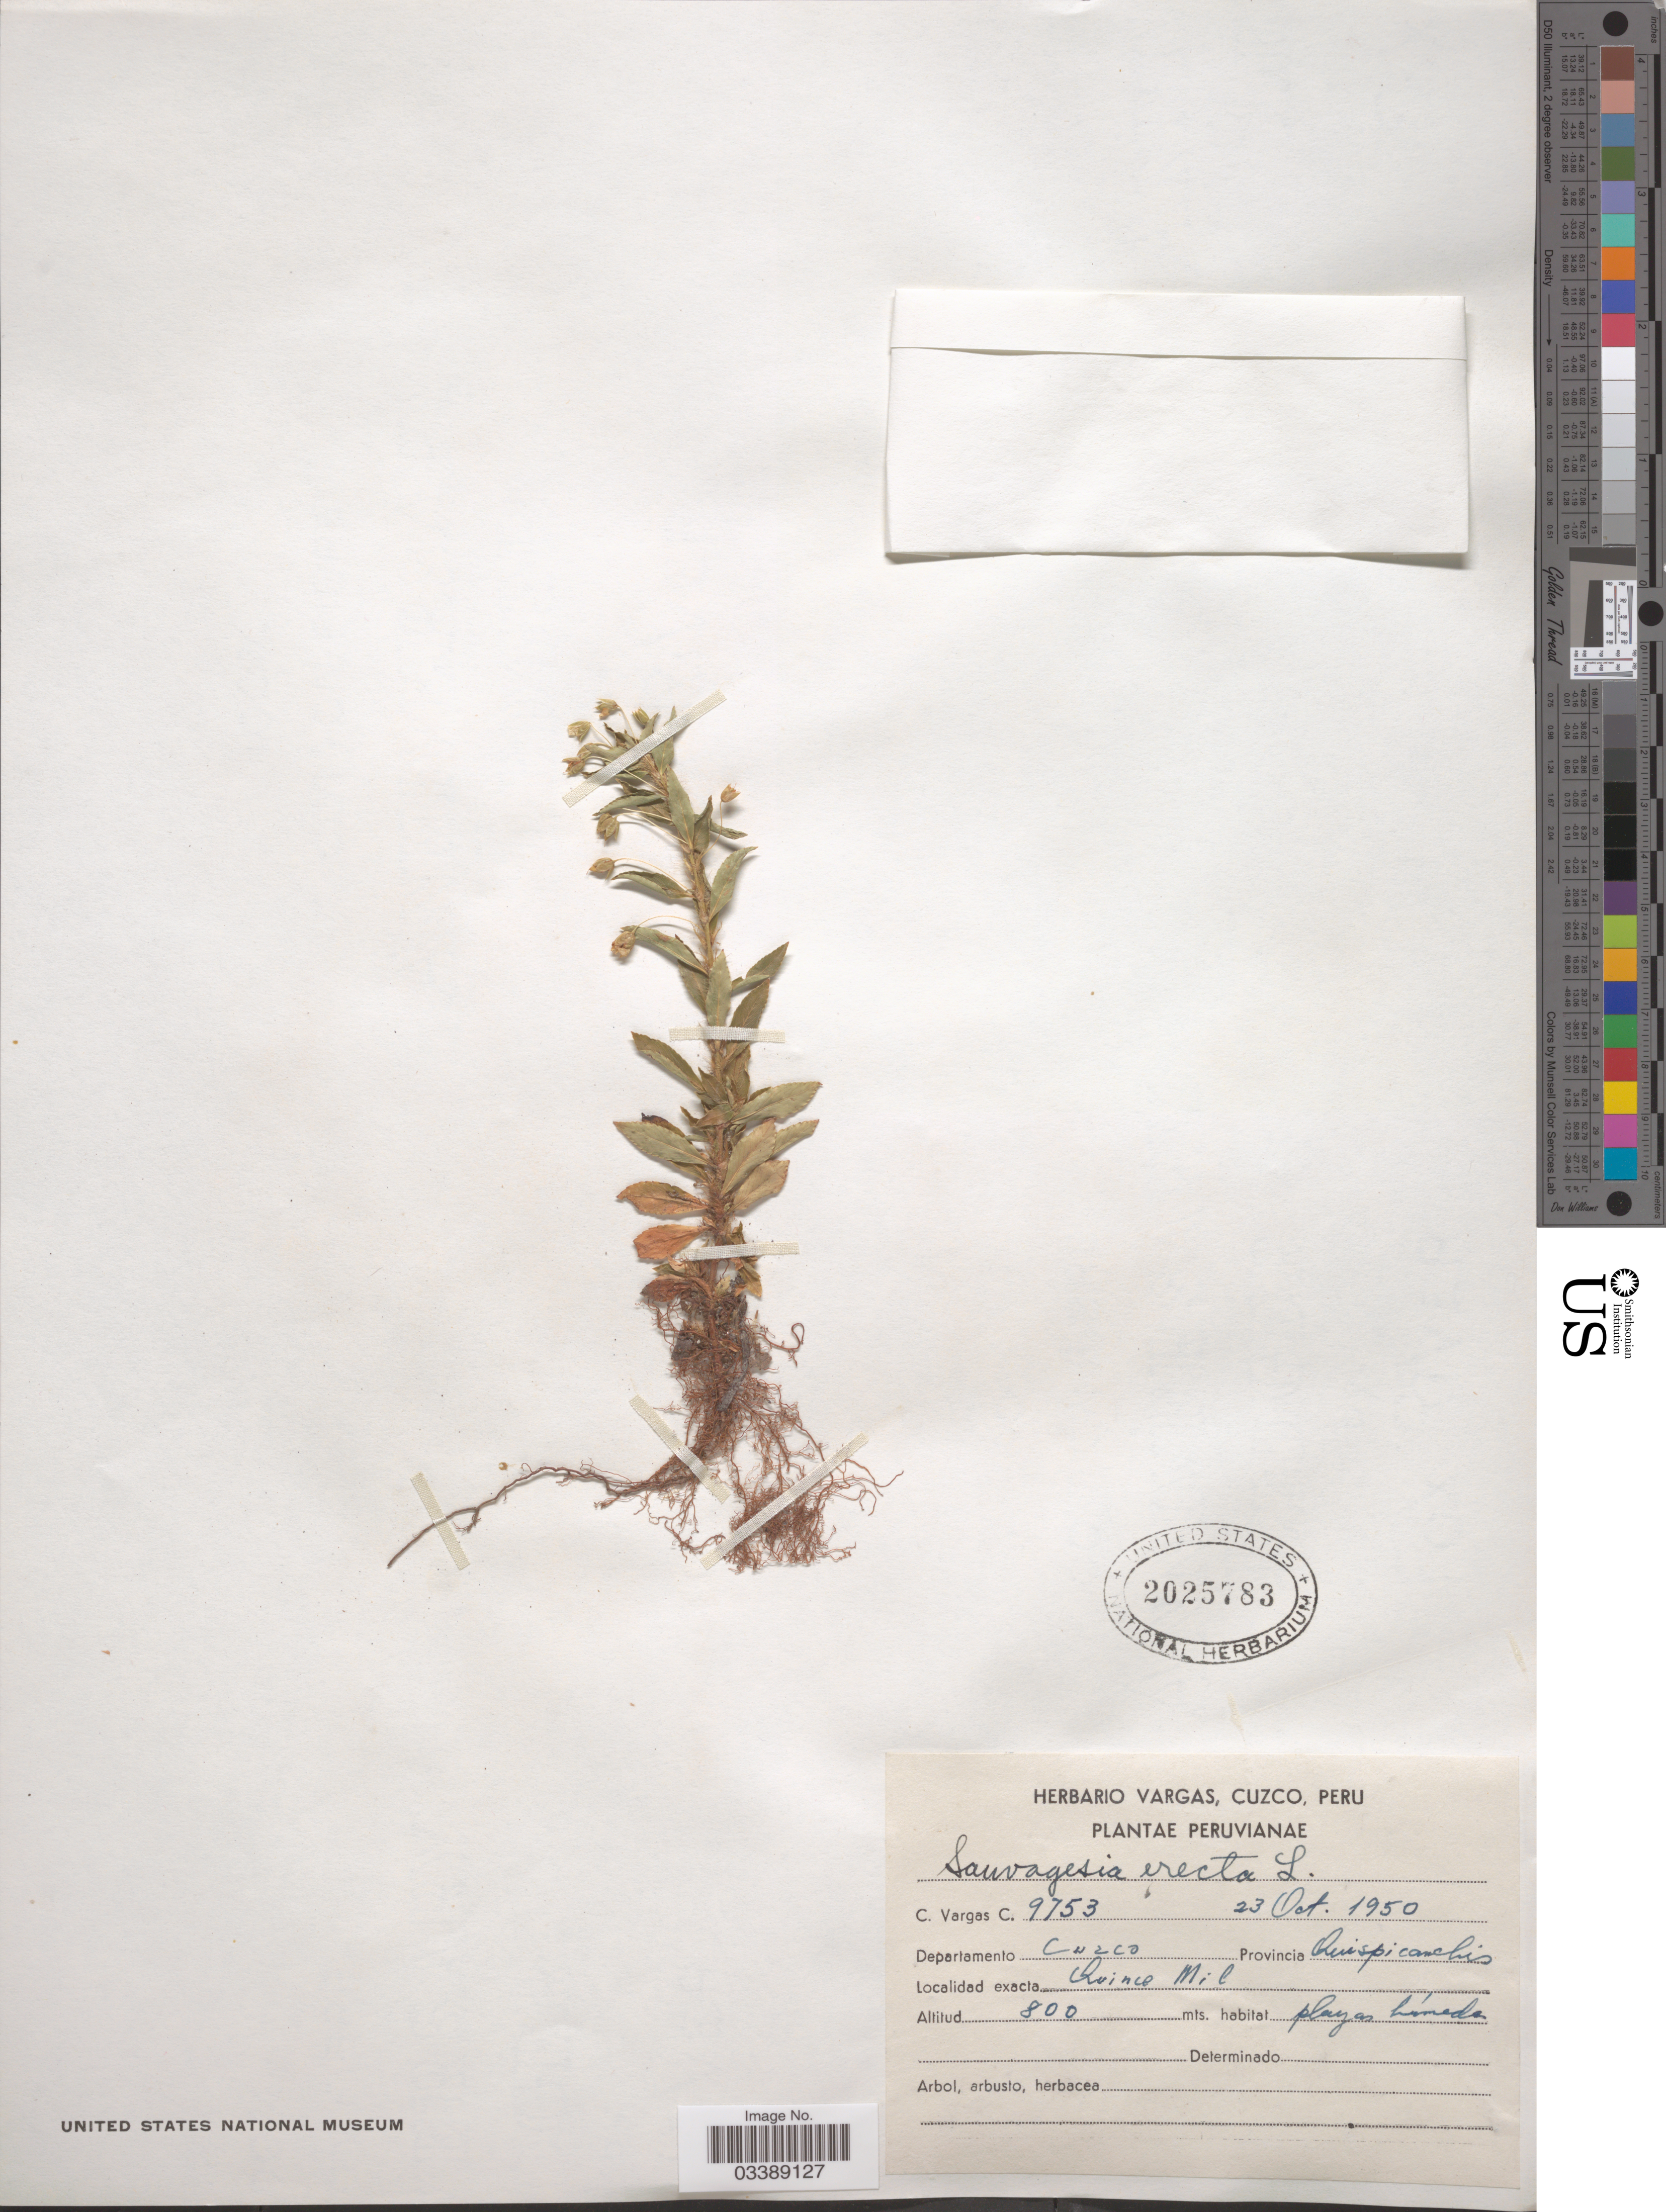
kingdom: Plantae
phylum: Tracheophyta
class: Magnoliopsida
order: Malpighiales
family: Ochnaceae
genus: Sauvagesia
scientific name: Sauvagesia erecta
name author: L.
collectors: C. Vargas Calderón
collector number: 9753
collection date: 1950-10-23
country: Peru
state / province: Cusco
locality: Departamento Cuzco. Provincia Quispicanchis. Quince Mil.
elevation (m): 800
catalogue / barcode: US 2025783